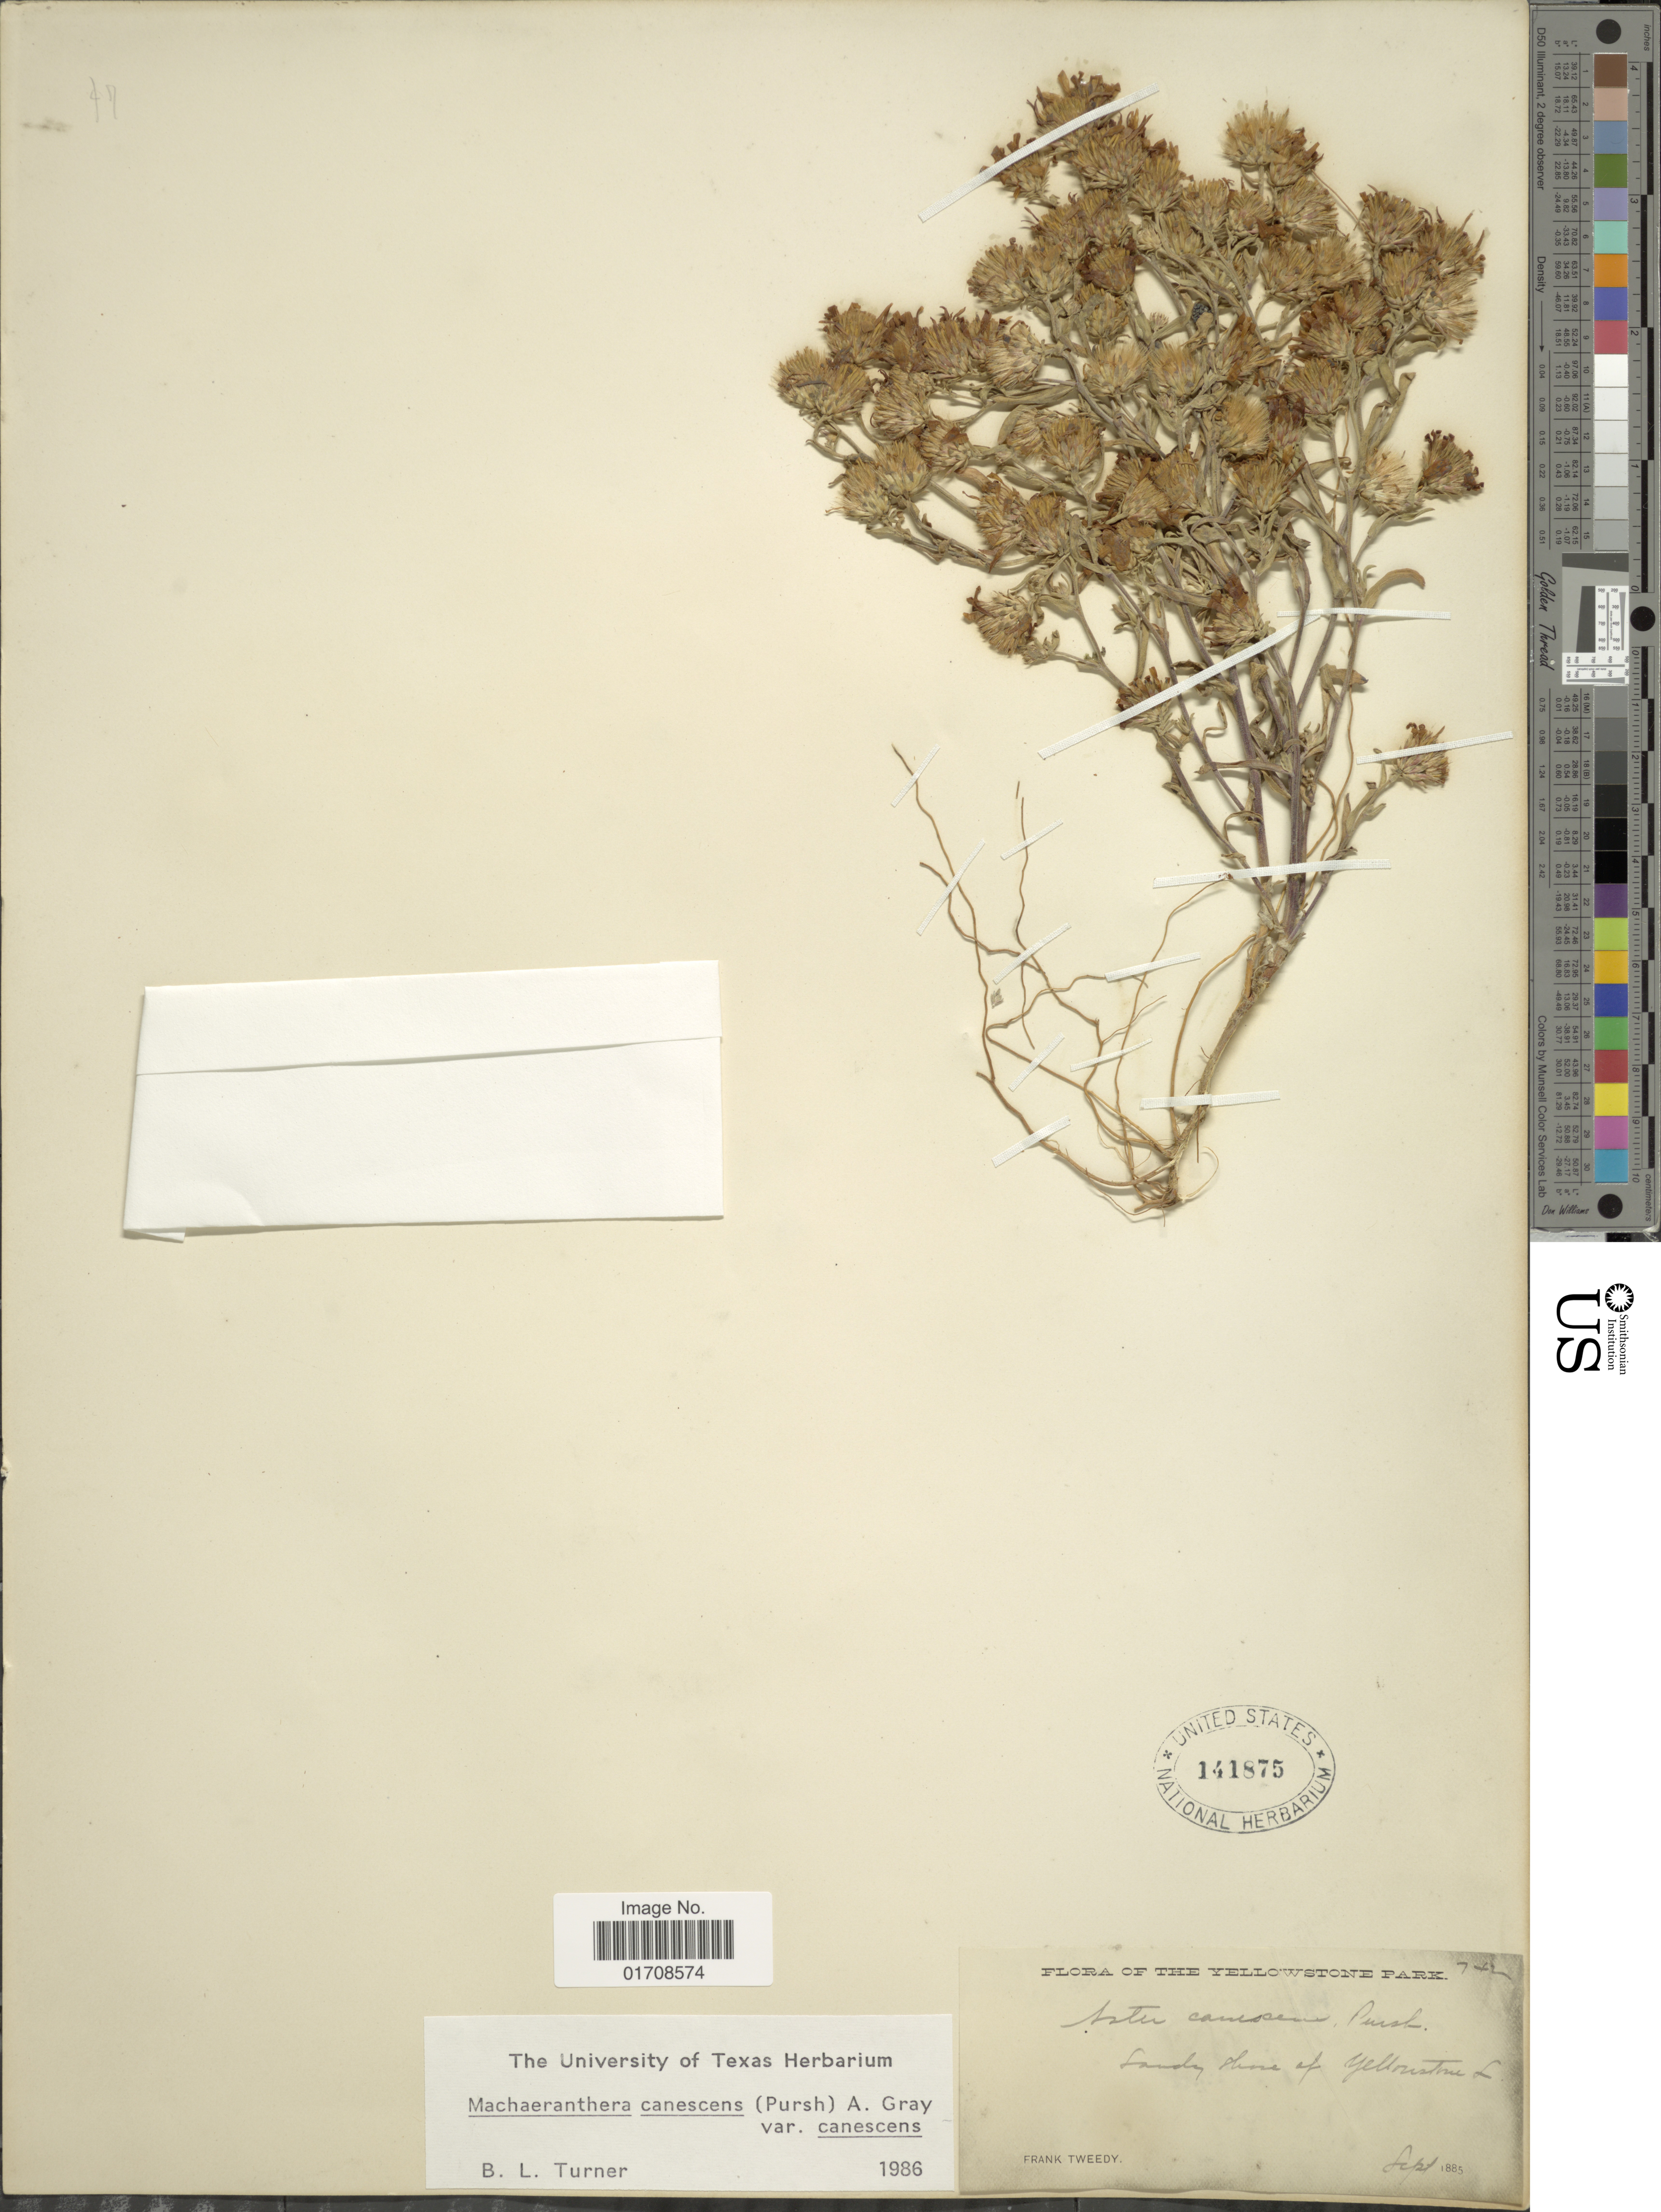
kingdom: Plantae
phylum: Tracheophyta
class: Magnoliopsida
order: Asterales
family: Asteraceae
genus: Machaeranthera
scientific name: Machaeranthera canescens var. canescens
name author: (Pursh) A. Gray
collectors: F. Tweedy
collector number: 742*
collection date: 1885-09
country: United States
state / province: Wyoming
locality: Yellowstone Park, sandy shore of Yellowstone L.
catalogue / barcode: US 141875